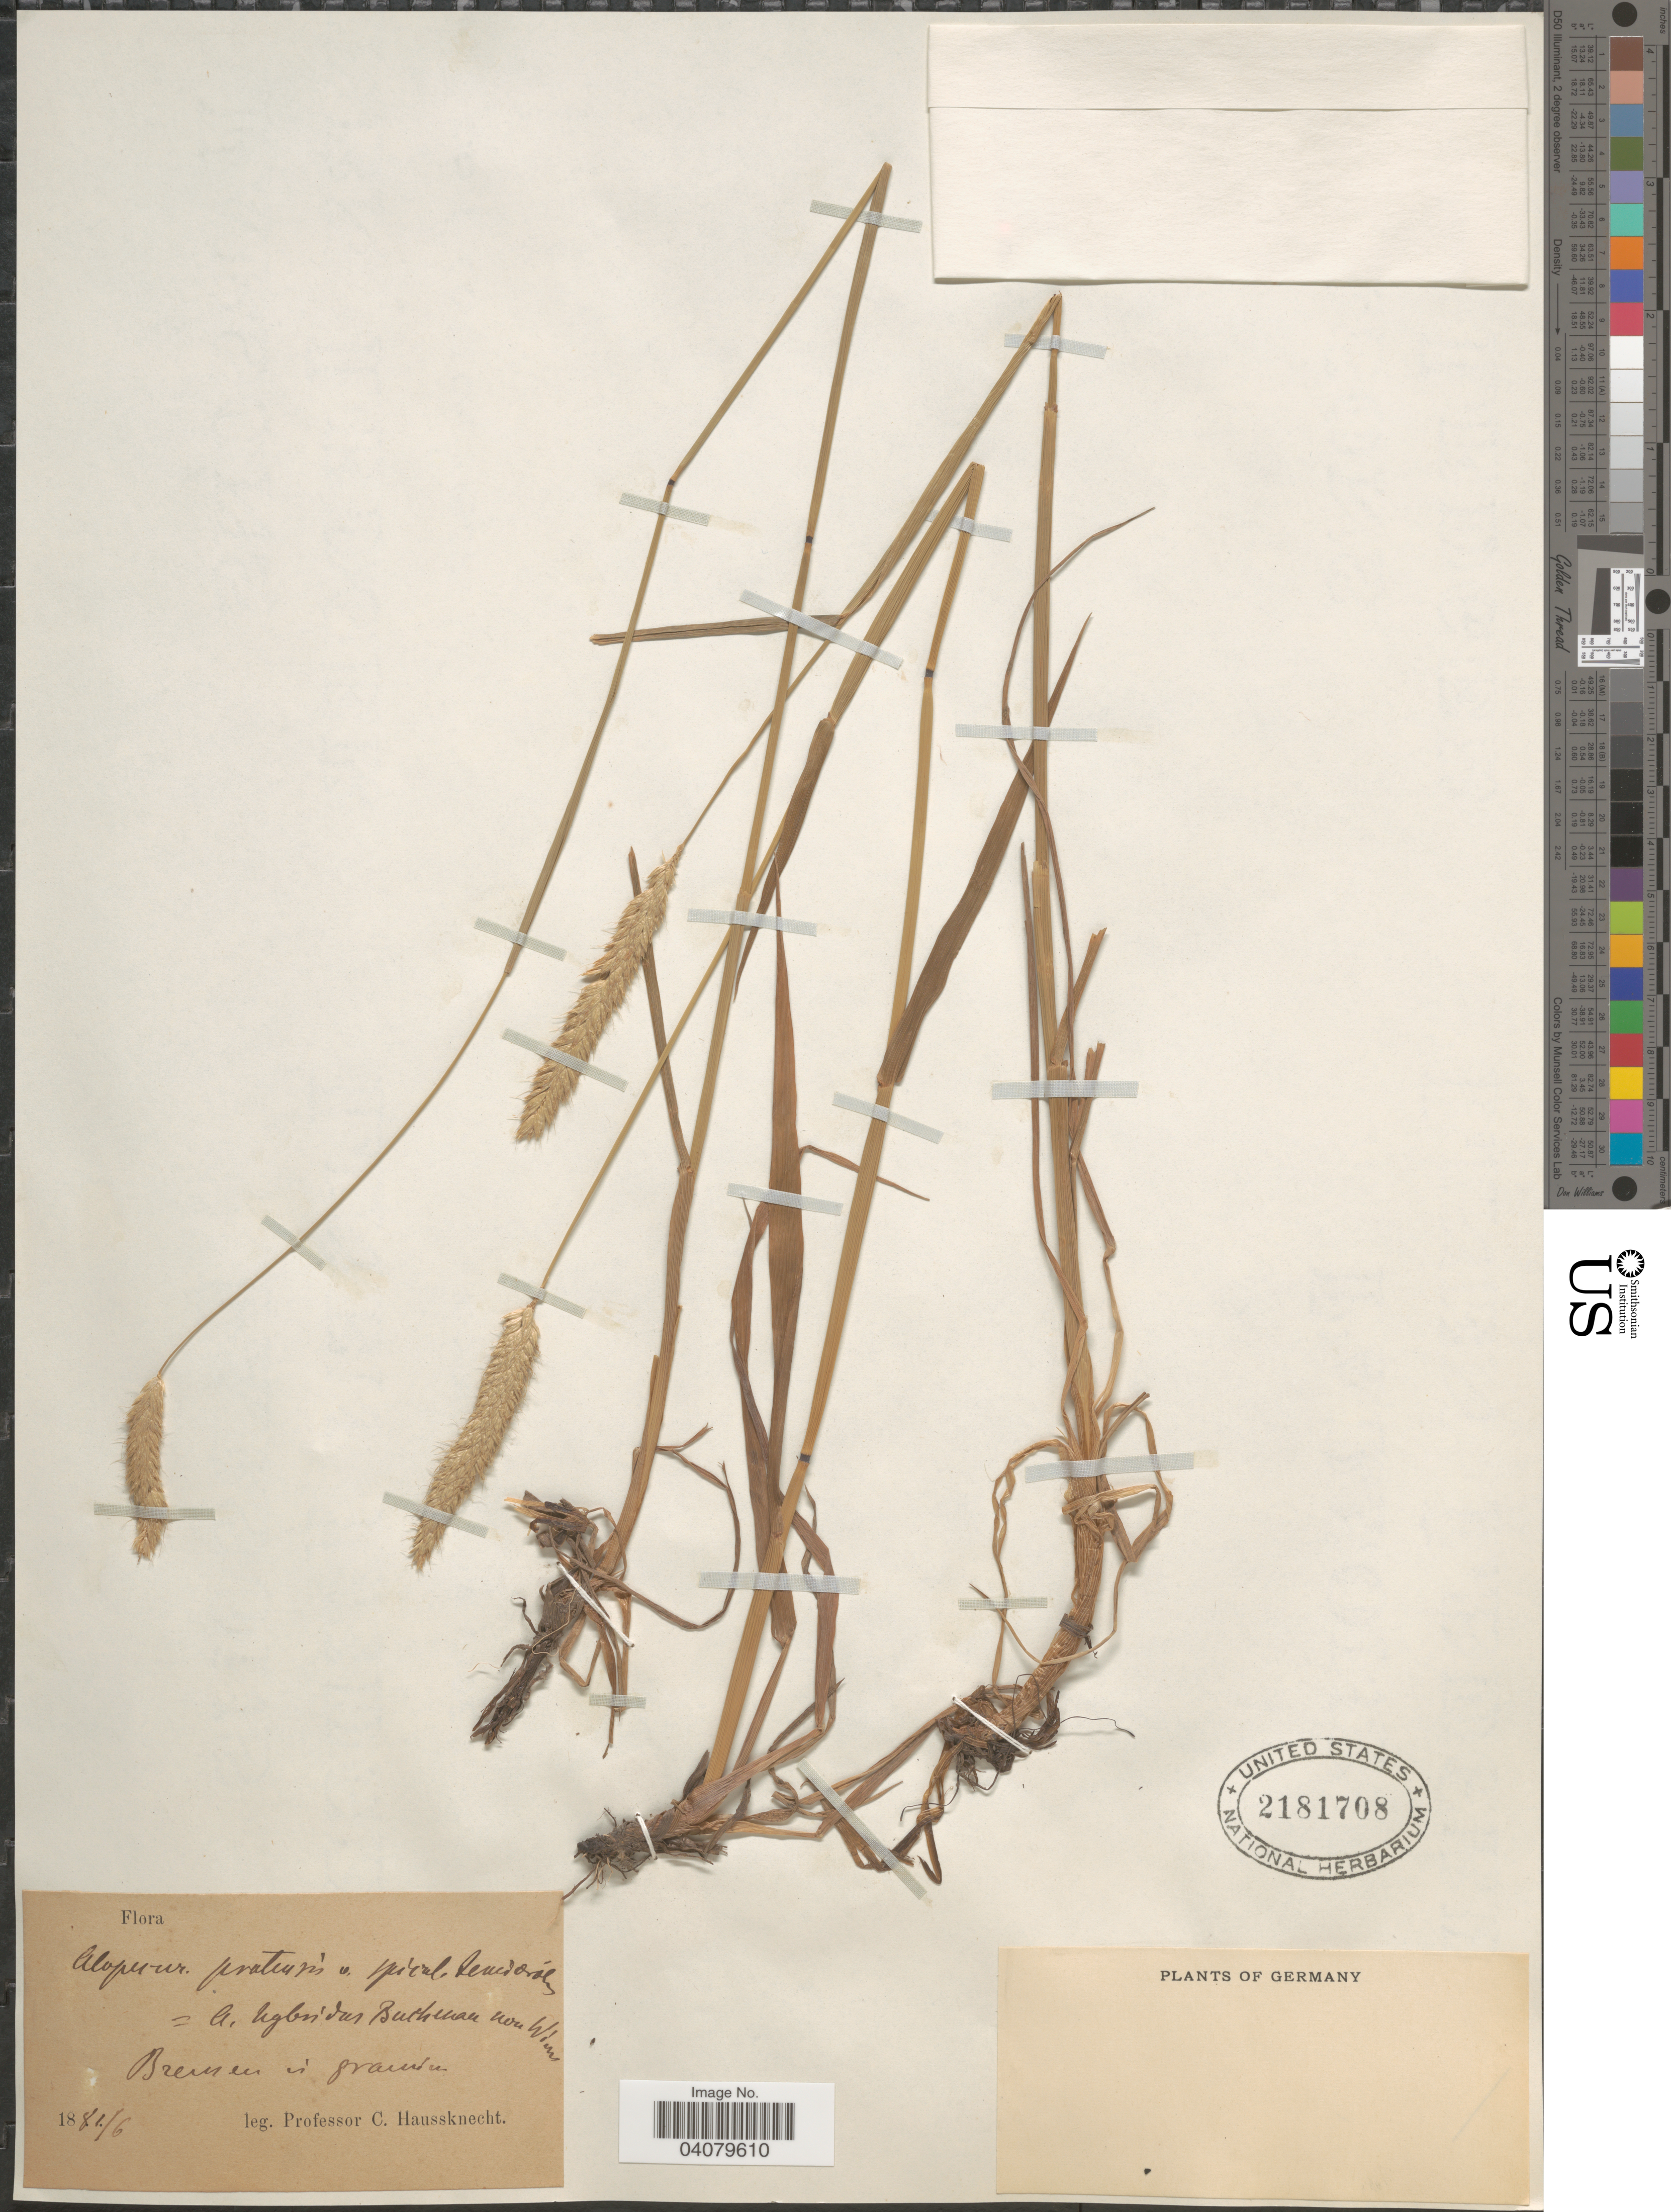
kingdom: Plantae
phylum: Tracheophyta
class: Liliopsida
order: Poales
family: Poaceae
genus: Alopecurus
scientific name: Alopecurus pratensis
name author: L.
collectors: C. Haussknecht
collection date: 1881-06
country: Germany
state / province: Bremen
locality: In gramden.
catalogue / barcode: US 2181708